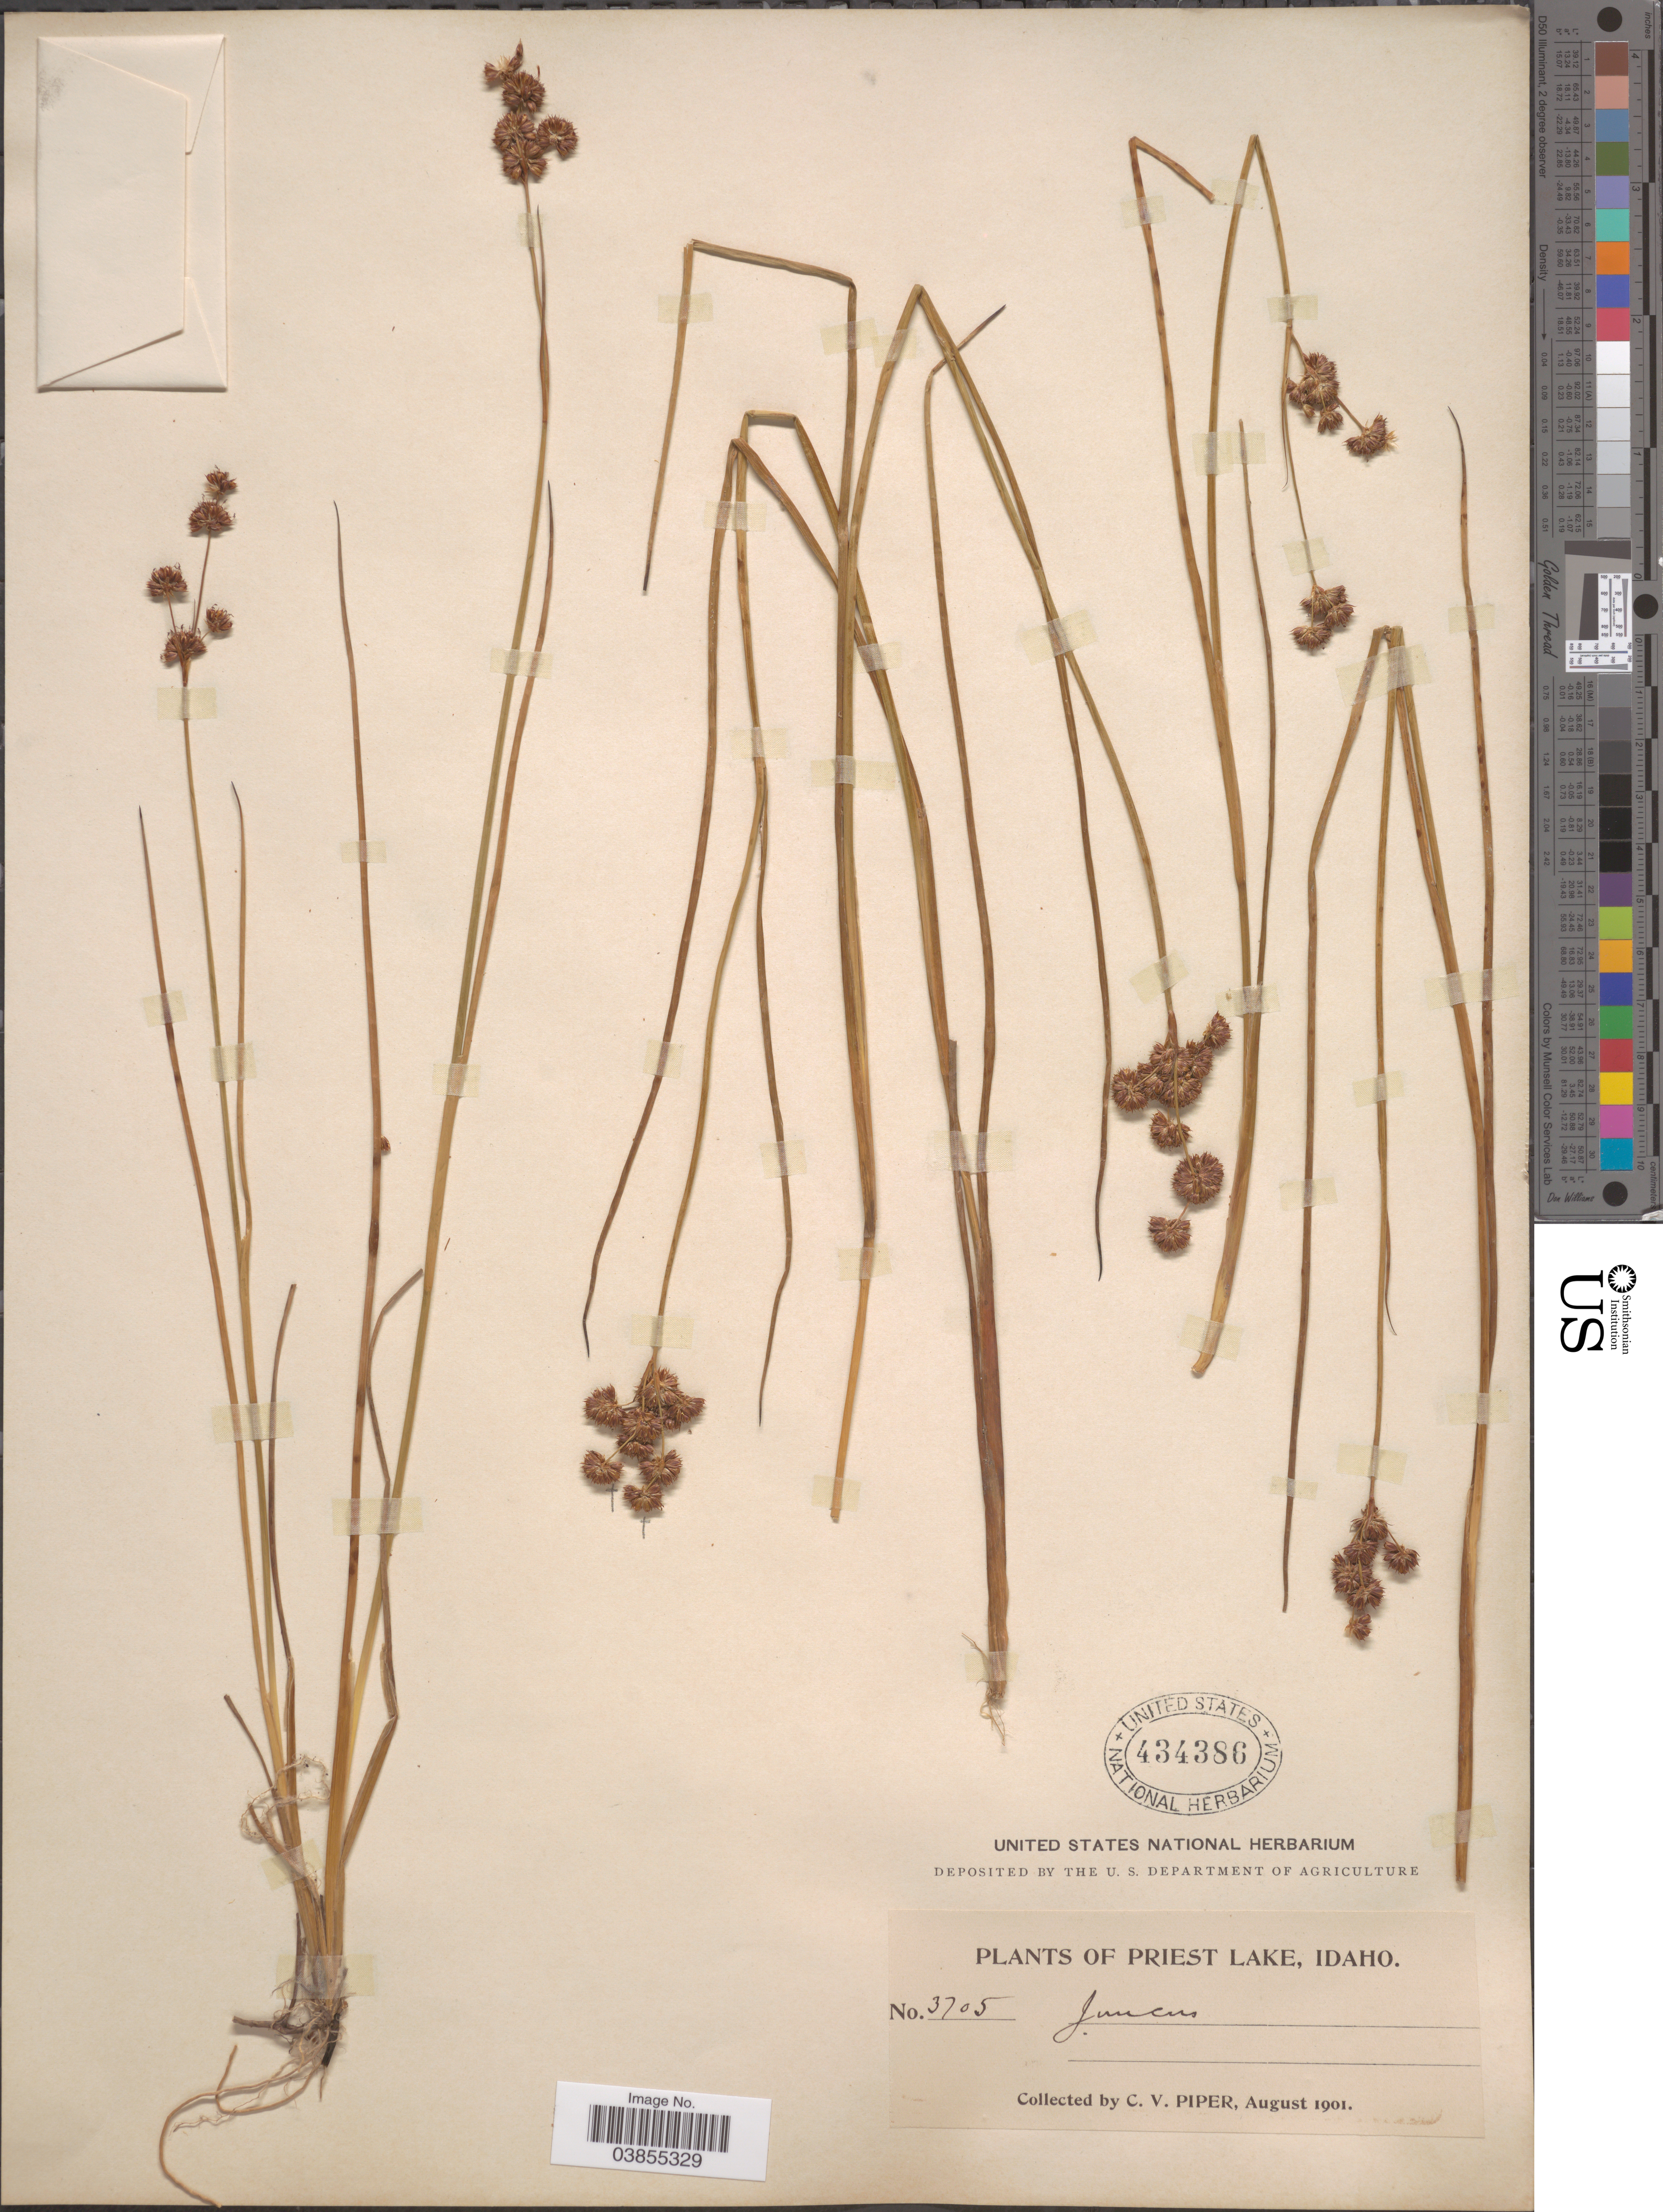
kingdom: Plantae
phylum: Tracheophyta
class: Liliopsida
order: Poales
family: Juncaceae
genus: Juncus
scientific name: Juncus nevadensis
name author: S. Watson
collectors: C. V. Piper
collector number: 3705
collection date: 1901-08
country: United States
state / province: Idaho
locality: Priest Lake.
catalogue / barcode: US 434386